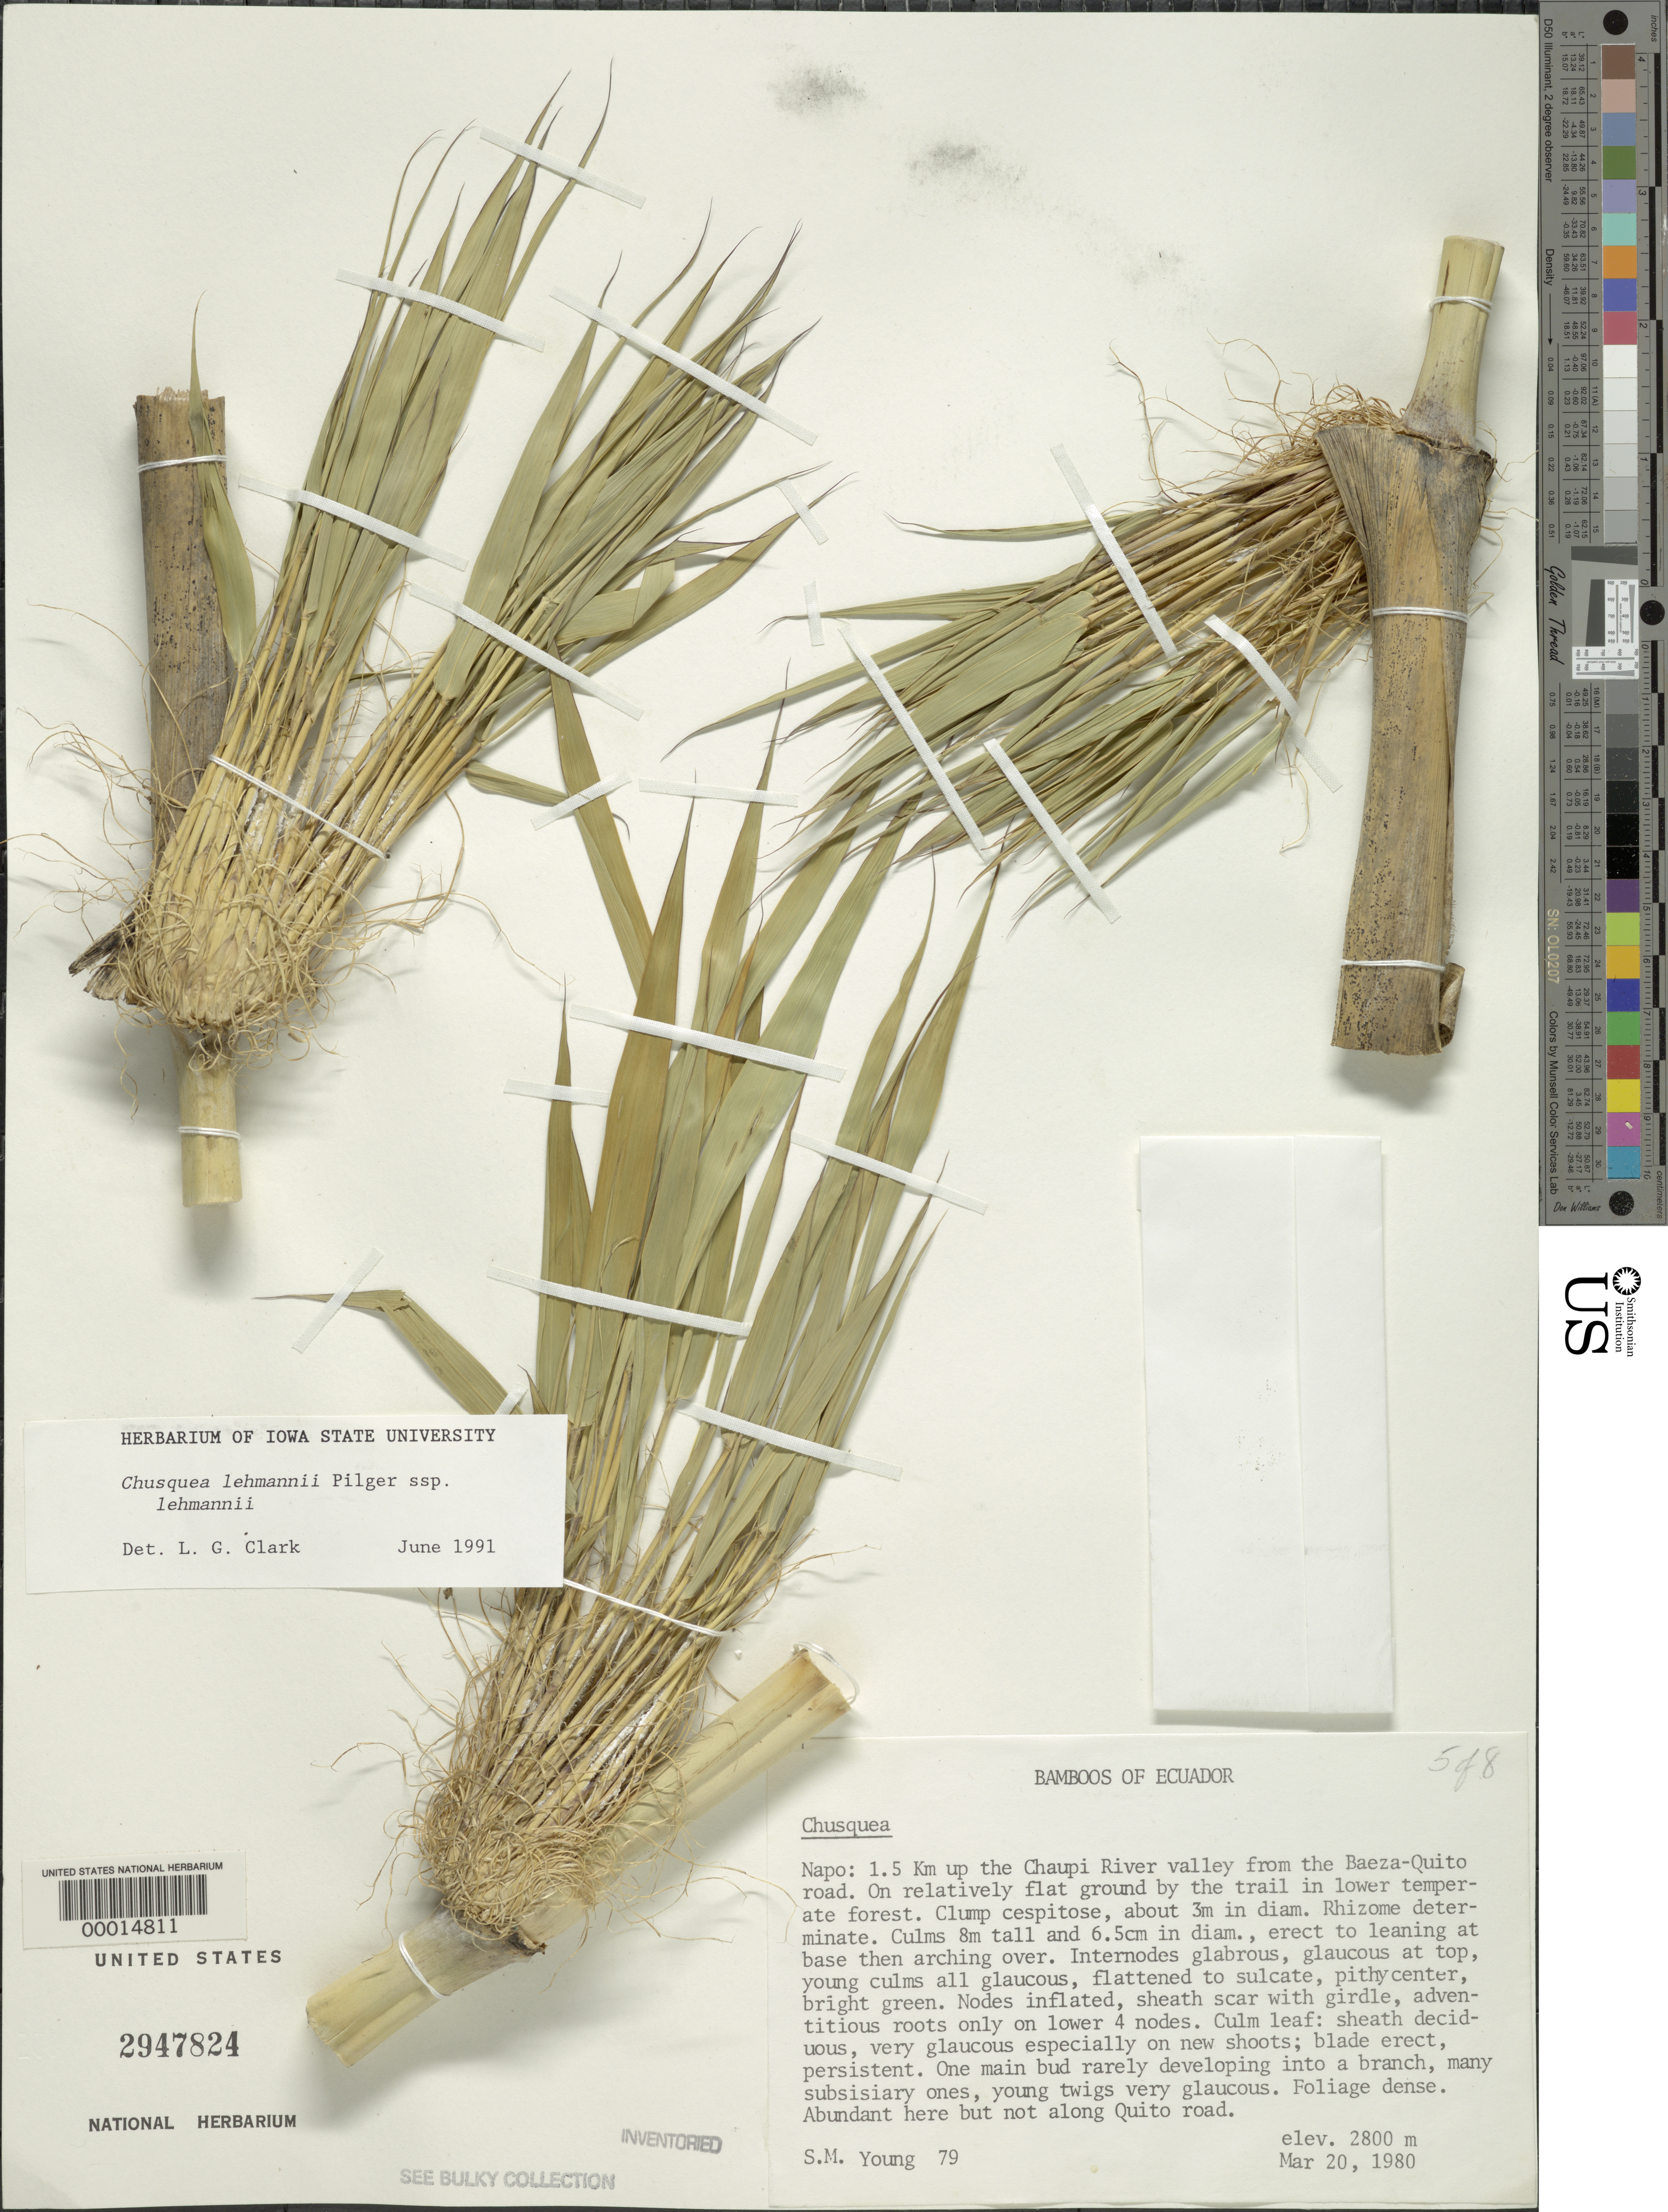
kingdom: Plantae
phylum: Tracheophyta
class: Liliopsida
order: Poales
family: Poaceae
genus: Chusquea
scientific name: Chusquea lehmannii subsp. lehmannii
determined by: Clark, Lynn G., (ISC), Iowa State University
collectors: S. Young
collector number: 79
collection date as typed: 20 Mar 1980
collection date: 1980-03-20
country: Ecuador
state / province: Napo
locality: Chaupi River Valley, baeza/quito road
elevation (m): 2800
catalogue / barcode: US 2947824